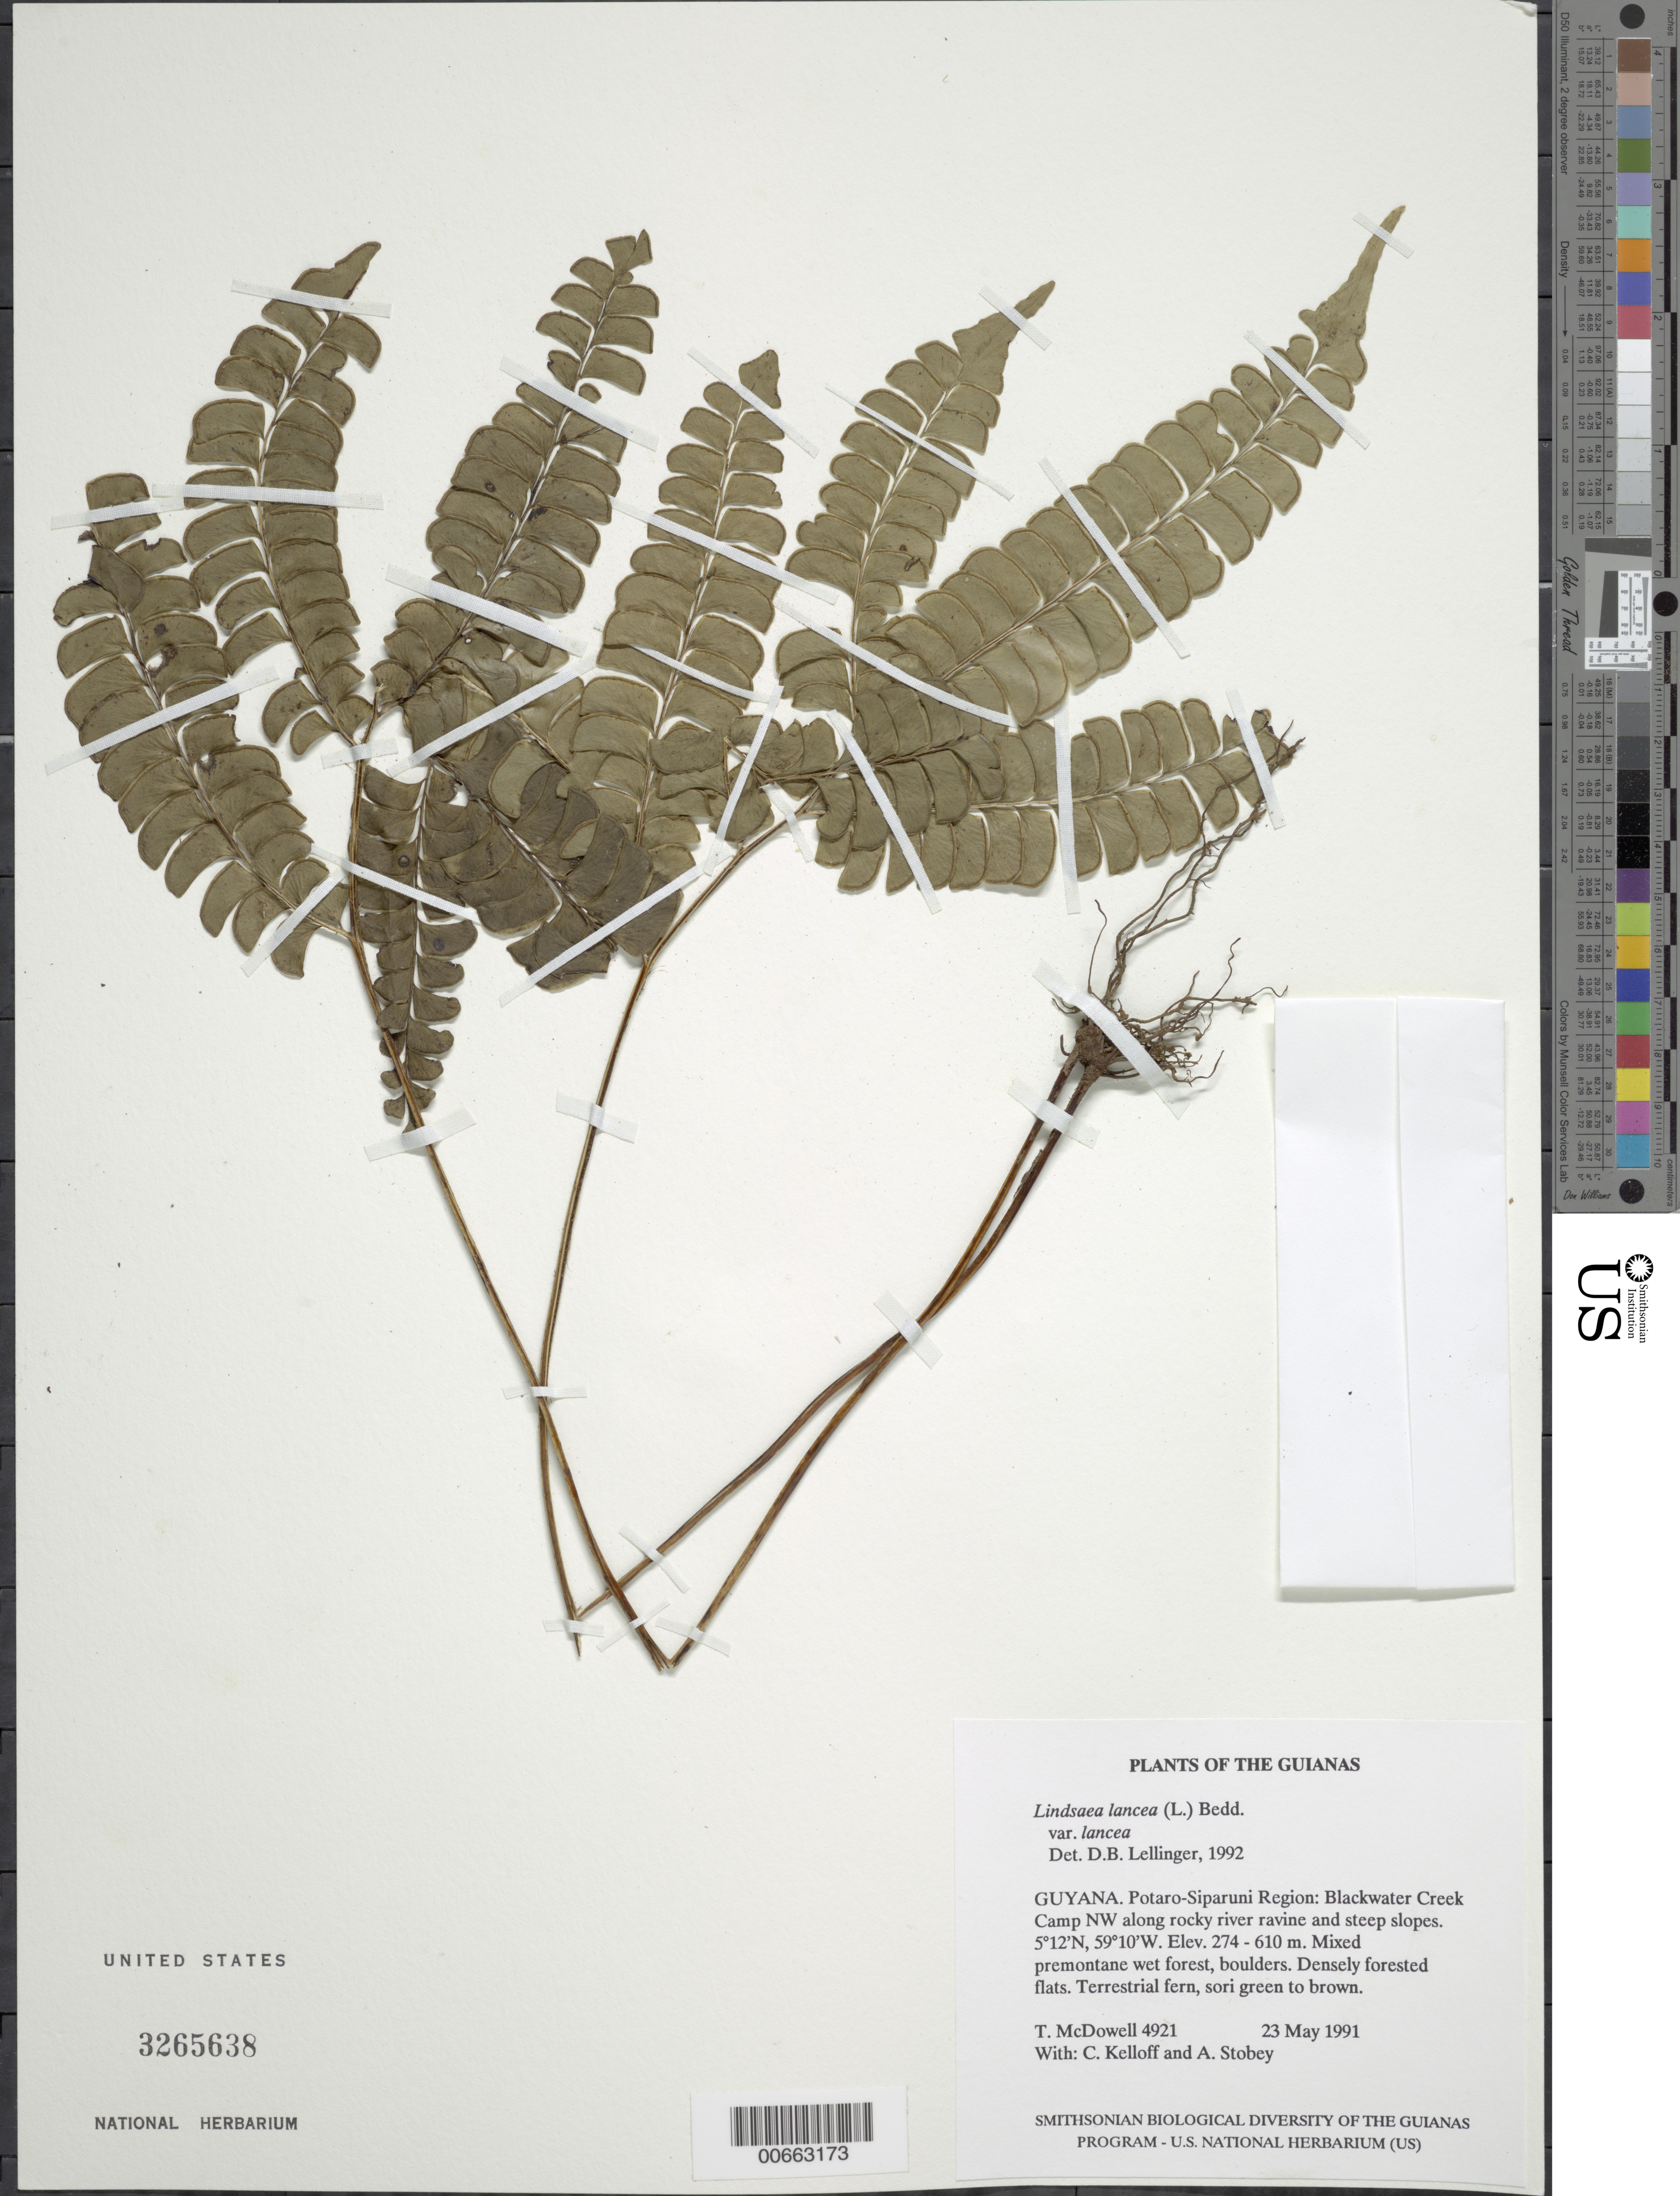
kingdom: Plantae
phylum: Tracheophyta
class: Polypodiopsida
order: Polypodiales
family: Lindsaeaceae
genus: Lindsaea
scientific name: Lindsaea lancea var. lancea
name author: (L.) Bedd.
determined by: Lellinger, David B., (BOT), Smithsonian Institution - National Museum of Natural History (UNITED STATES)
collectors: T. McDowell, C. L. Kelloff & A. Stobey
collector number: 4921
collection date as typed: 23 May 1991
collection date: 1991-05-23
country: Guyana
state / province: Potaro-Siparuni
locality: Blackwater Creek Camp NW along ravine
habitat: Rocky river ravine, steep slopes. Mixed premontane wet forest, boulders. Densely forested flats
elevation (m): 274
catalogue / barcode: US 3265638